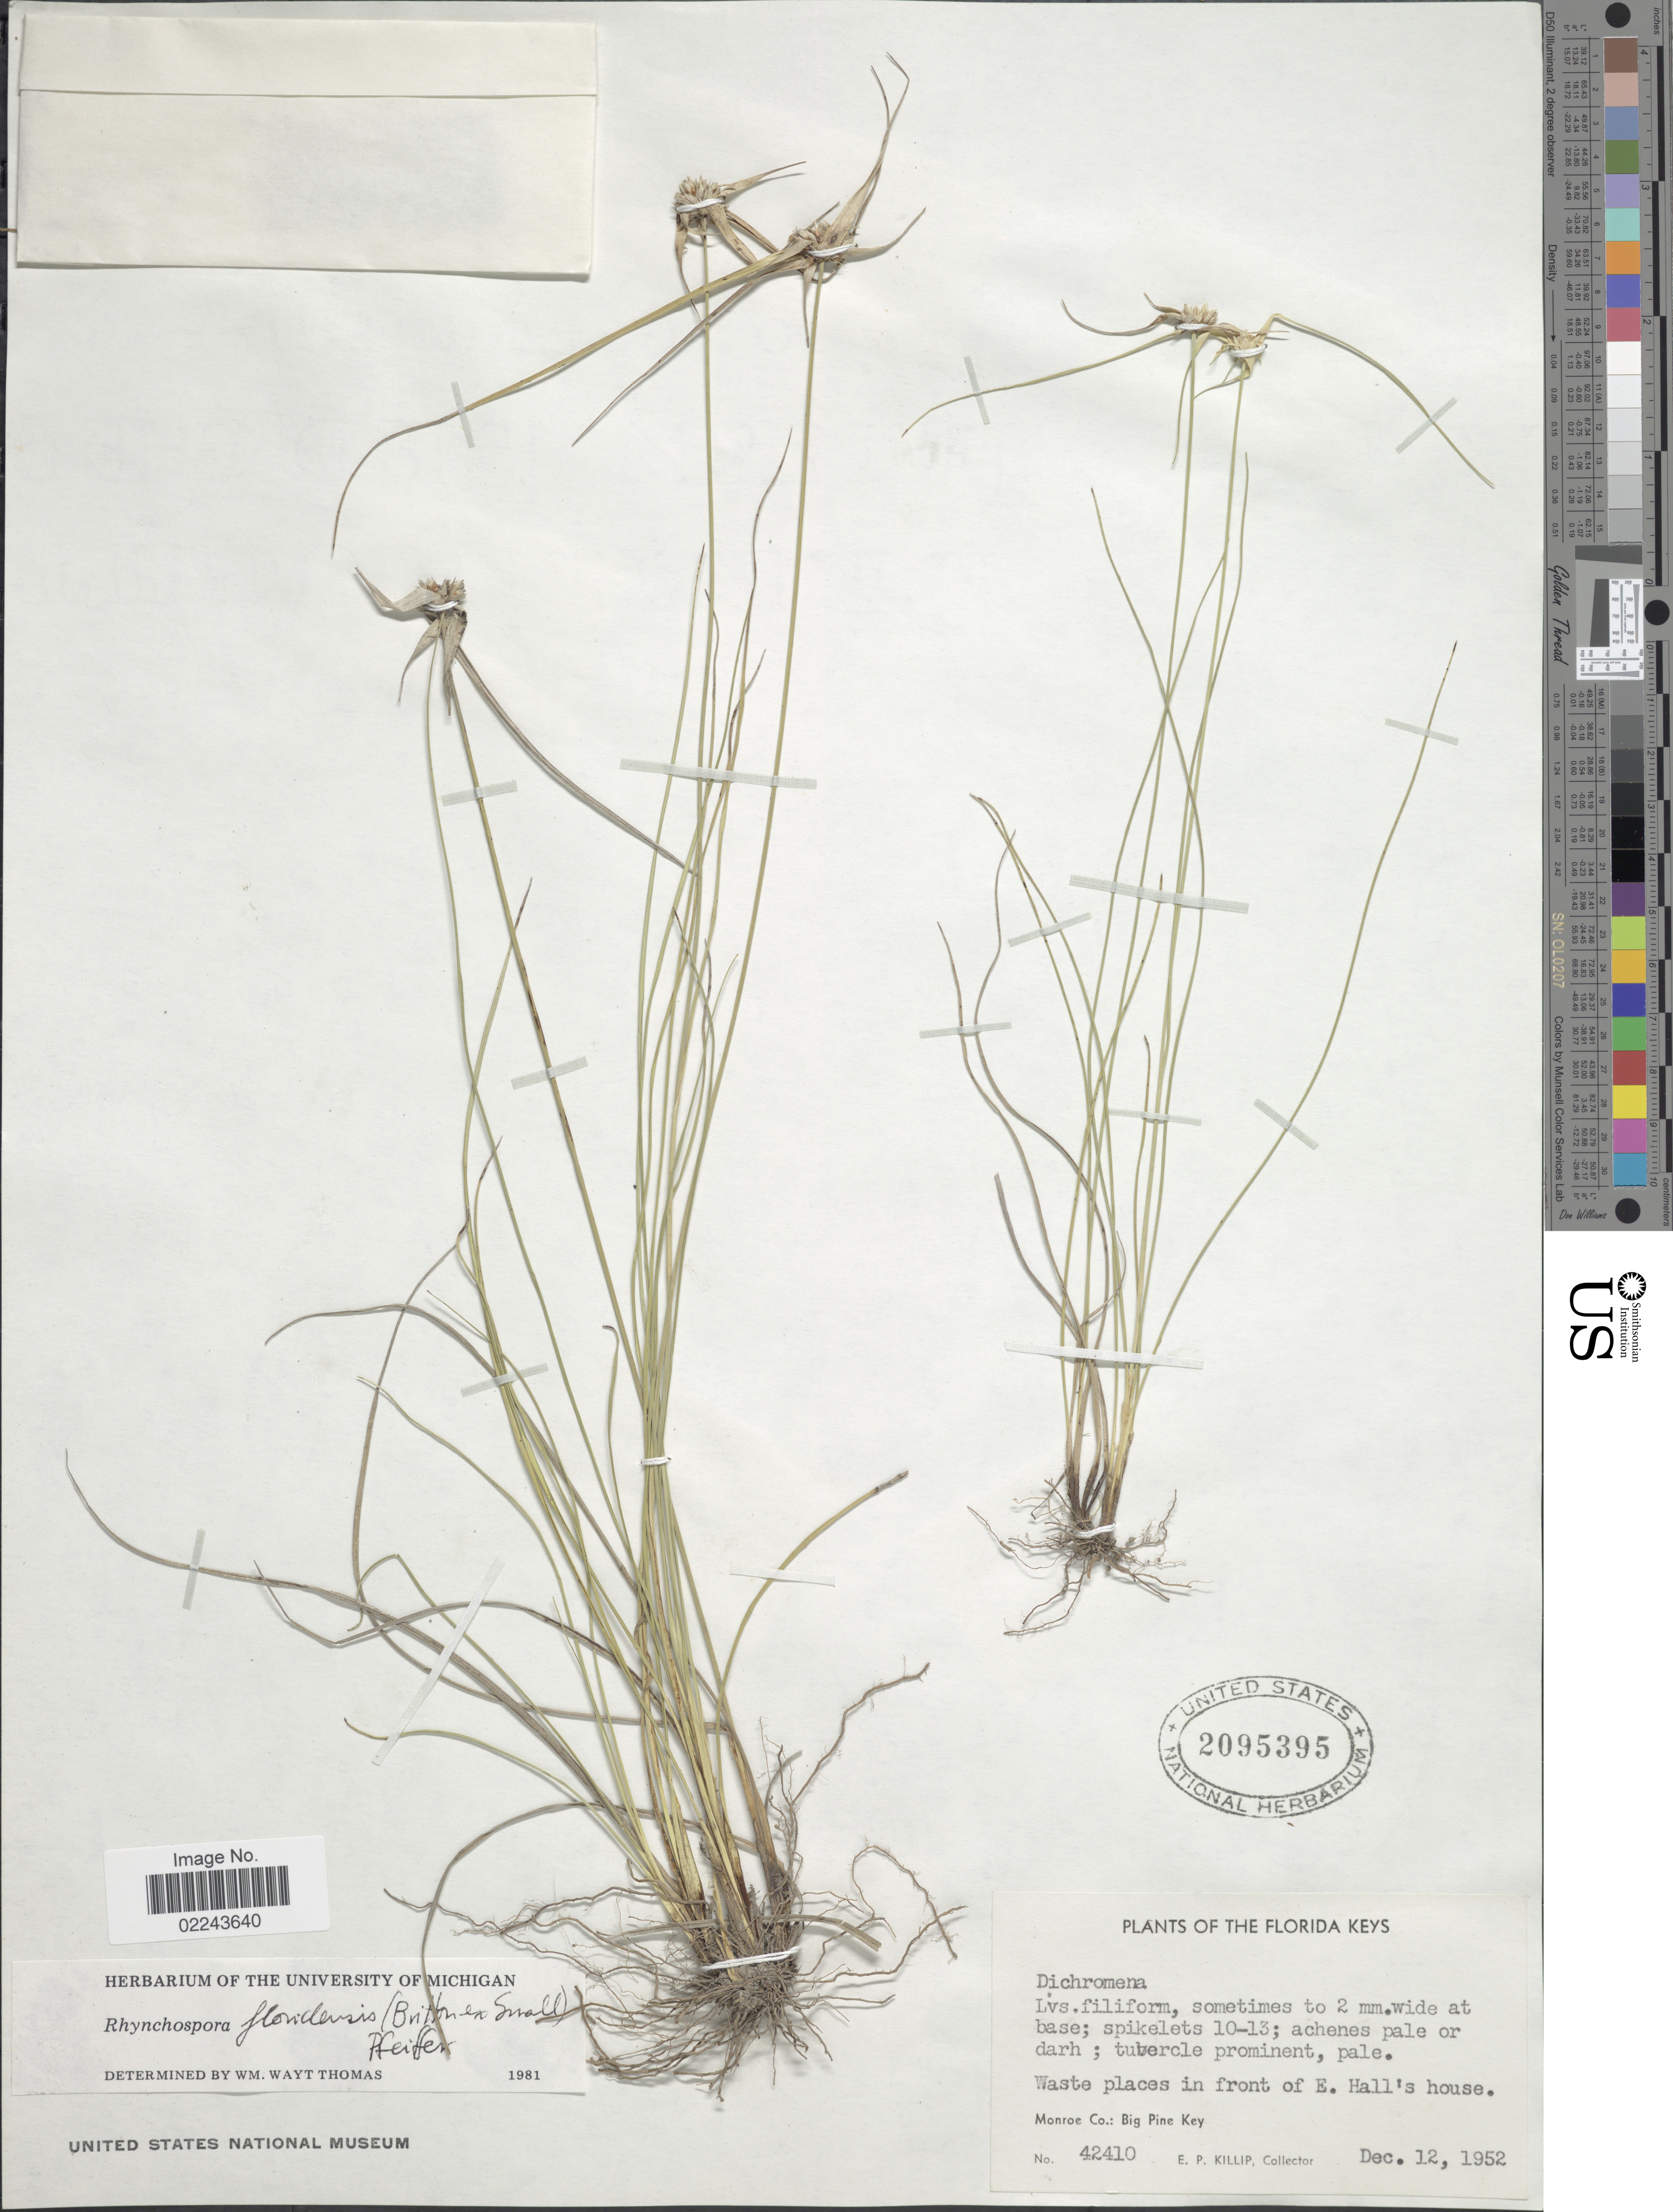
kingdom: Plantae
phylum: Tracheophyta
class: Liliopsida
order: Poales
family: Cyperaceae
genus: Rhynchospora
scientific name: Rhynchospora floridensis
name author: (Britton ex Small) H. Pfeiff.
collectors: E. P. Killip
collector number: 42410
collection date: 1952-12-12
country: United States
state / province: Florida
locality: The Florida Keys, front of E. Hall's house, Monroe Co, Big Pine Key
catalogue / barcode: US 2095395